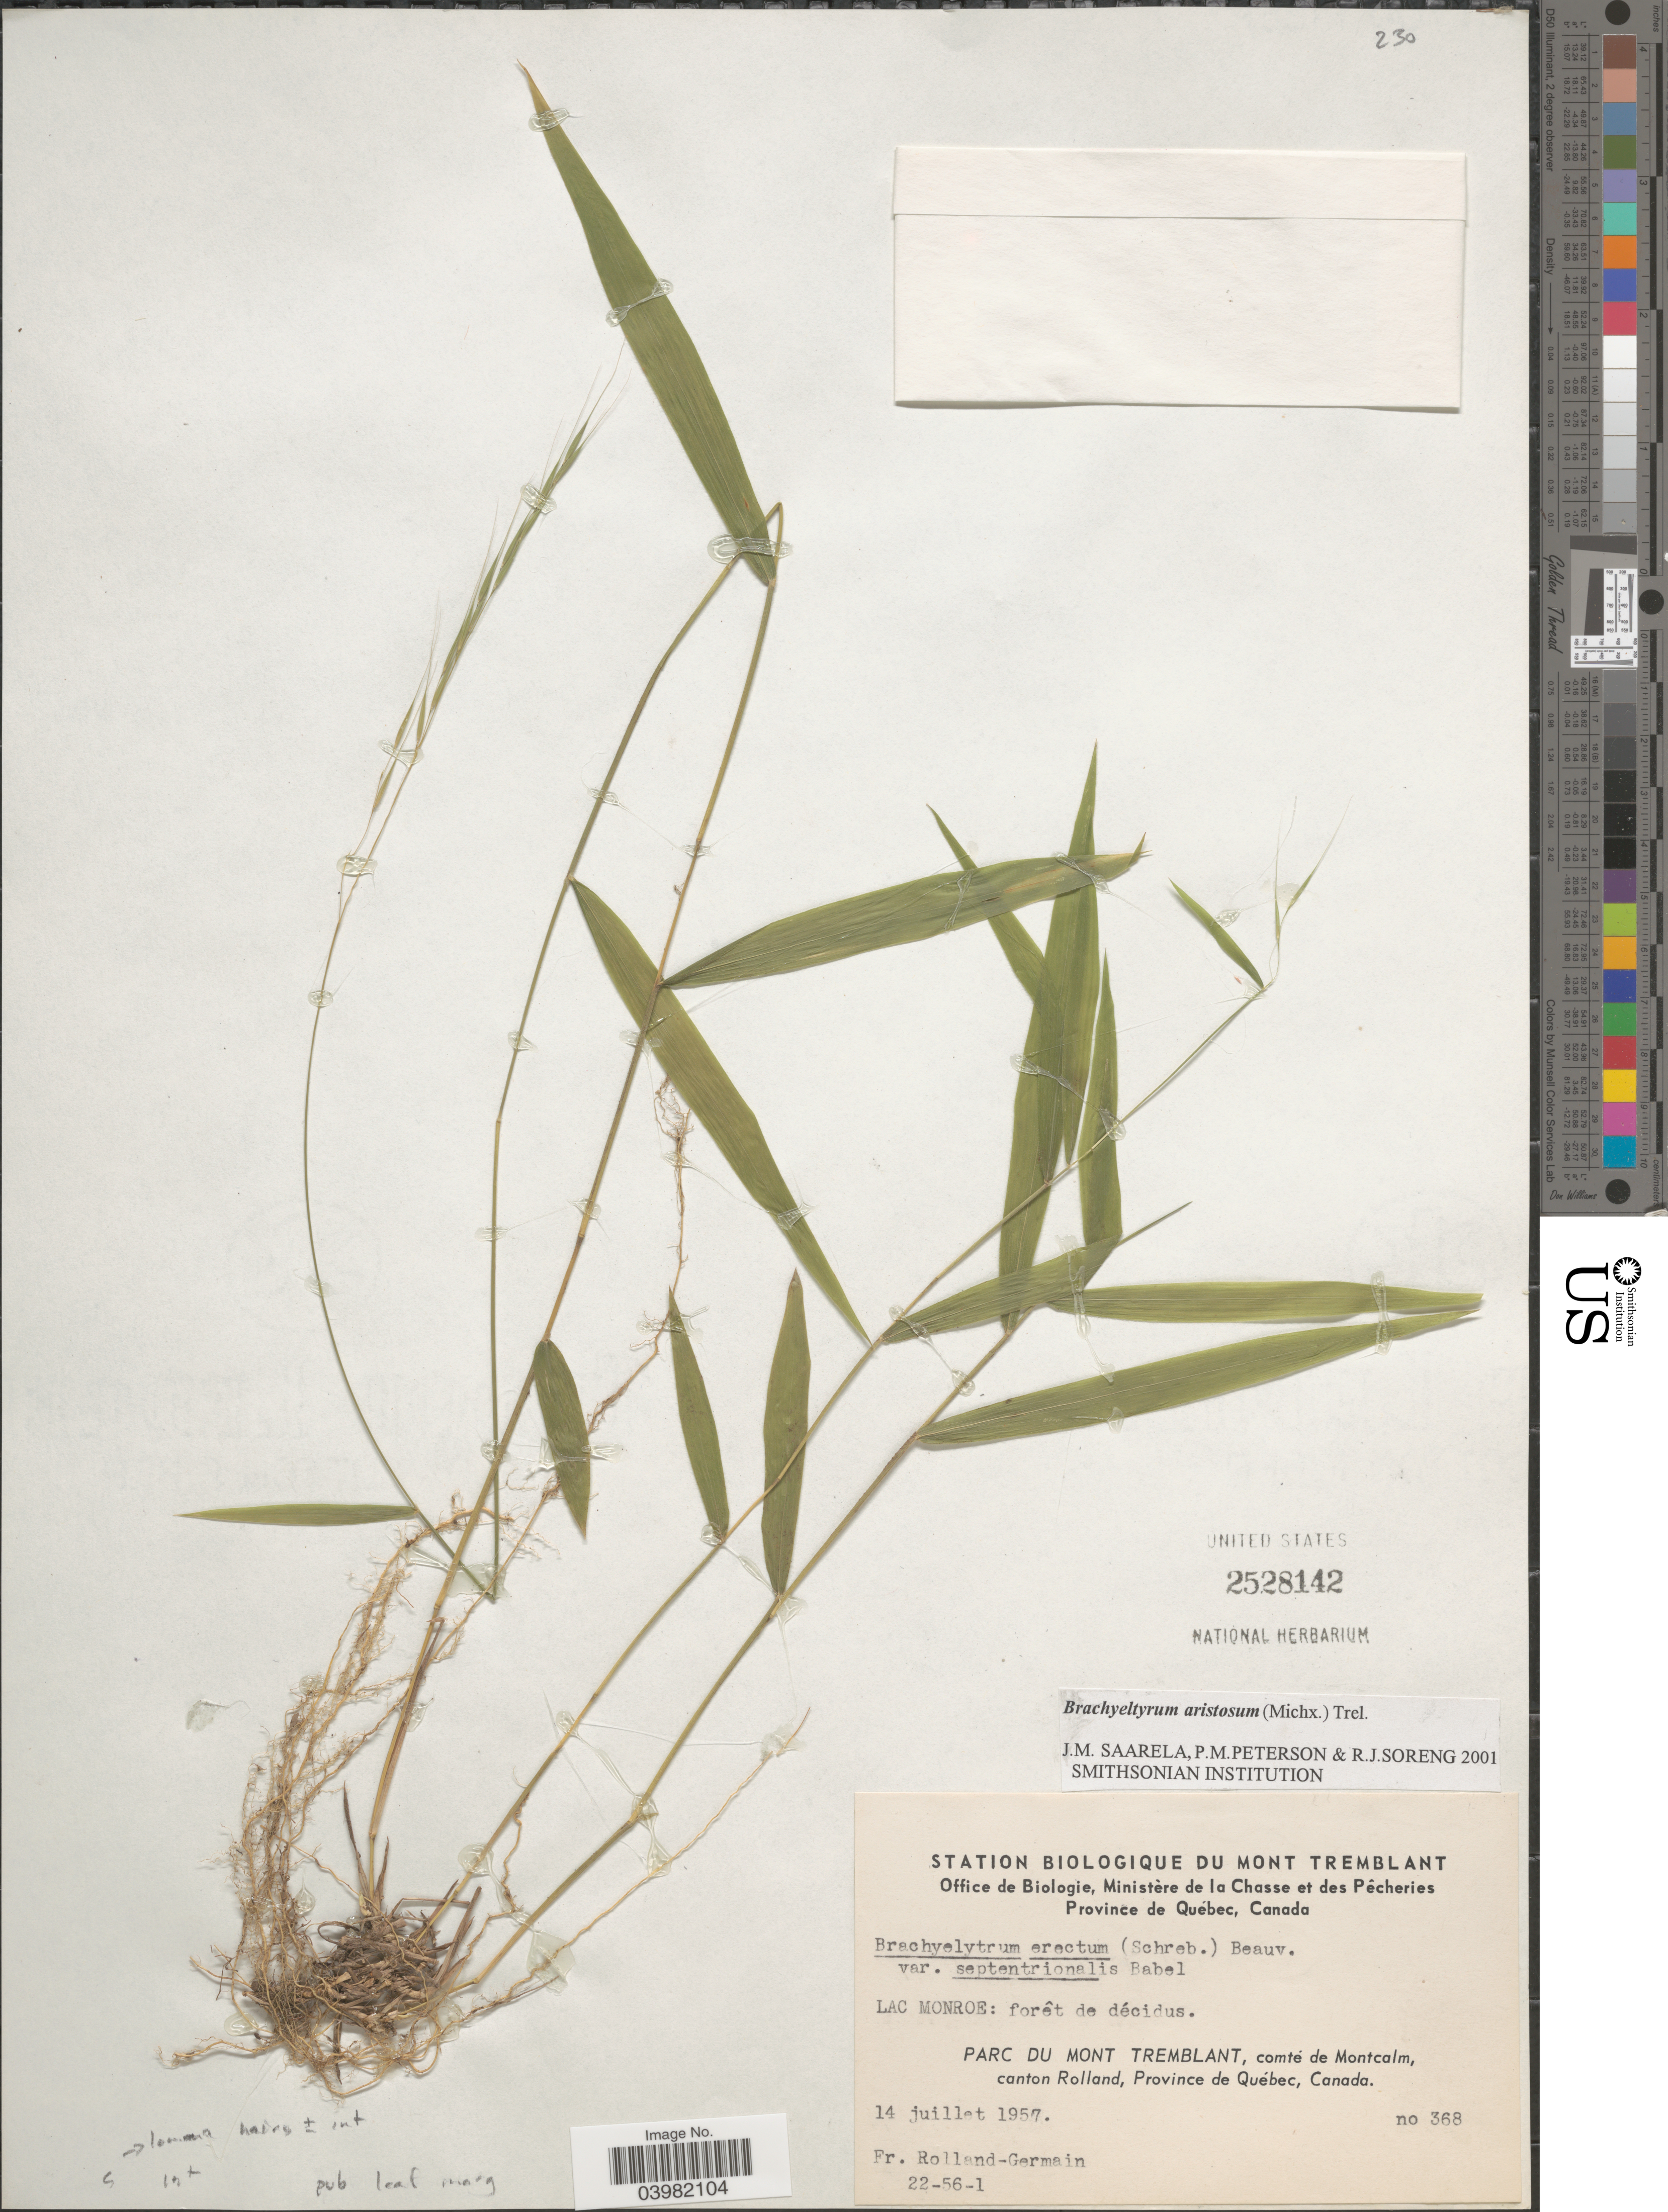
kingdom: Plantae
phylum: Tracheophyta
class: Liliopsida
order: Poales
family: Poaceae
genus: Brachyelytrum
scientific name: Brachyelytrum aristosum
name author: (Michx.) P. Beauv. ex Trel.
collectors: Rolland-Germain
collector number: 368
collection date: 1957-07-14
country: Canada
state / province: Quebec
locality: Lac Monroe. Parc du Mont Tremblant, comté de Montcalm, canton Rolland.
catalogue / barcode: US 2528142